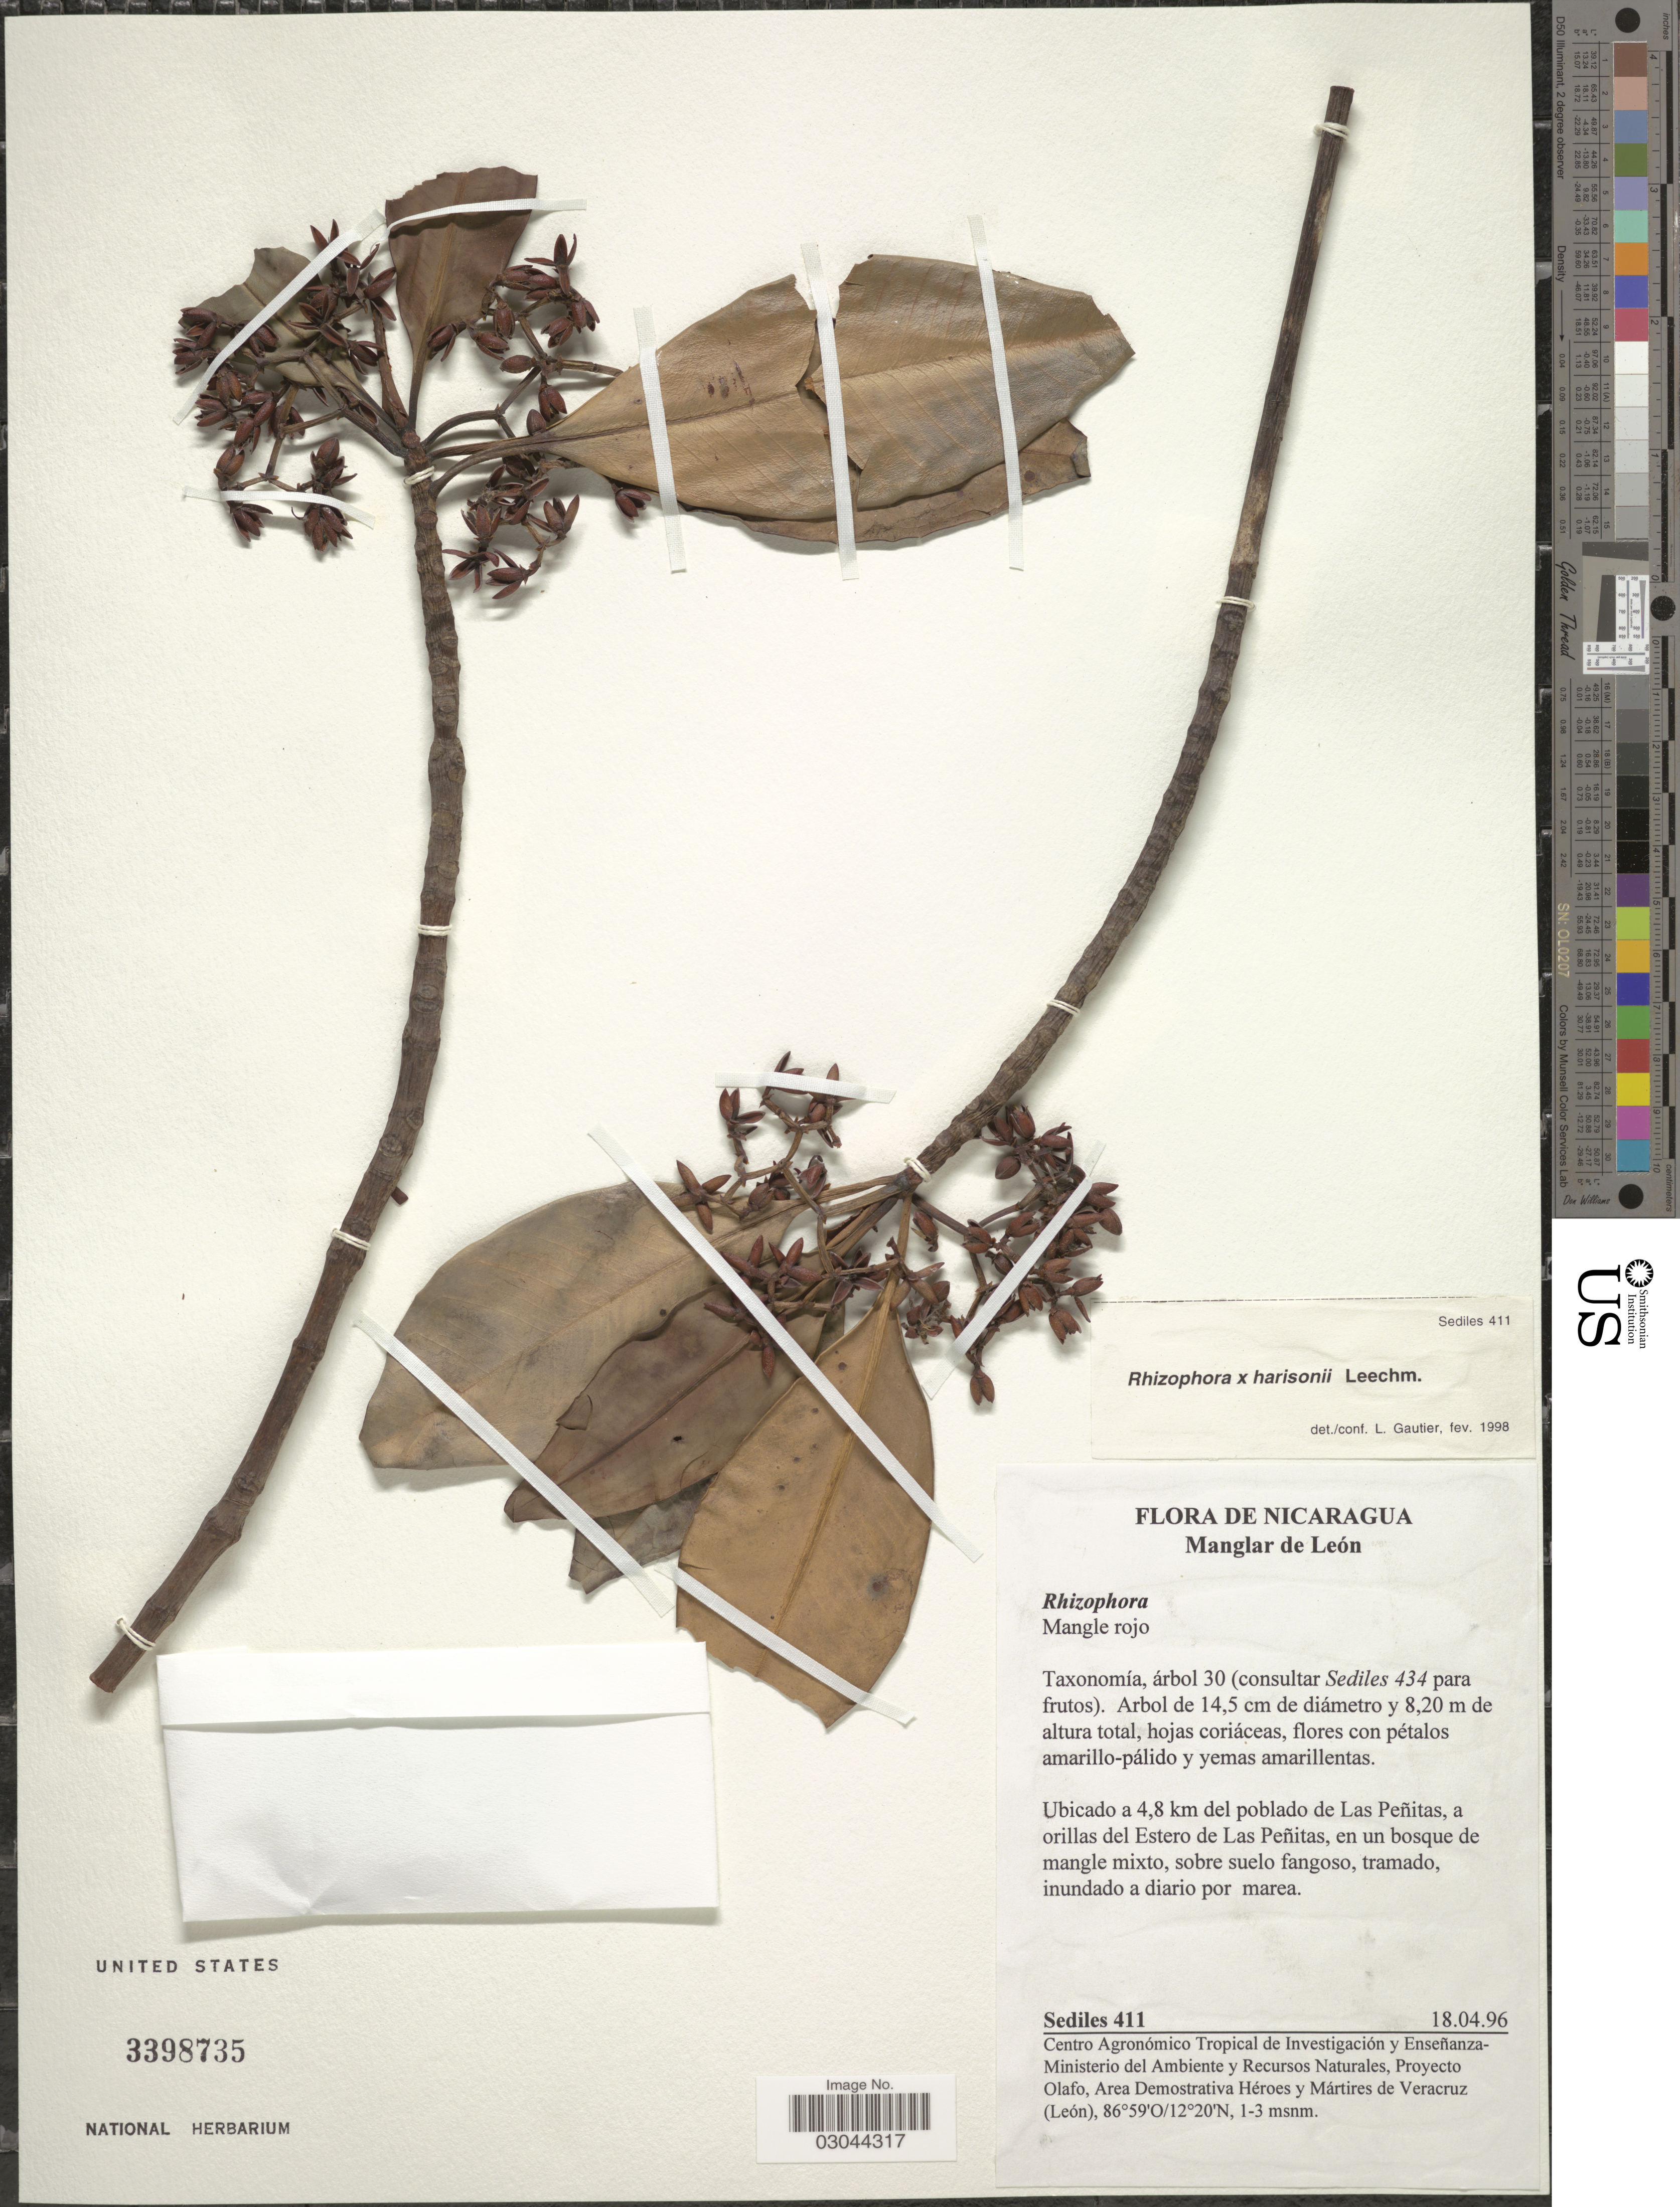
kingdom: Plantae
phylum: Tracheophyta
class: Magnoliopsida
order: Malpighiales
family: Rhizophoraceae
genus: Rhizophora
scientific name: Rhizophora x harrisonii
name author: Leechm.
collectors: Sediles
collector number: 411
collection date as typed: Transcribed d/m/y: 18/4/96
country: Nicaragua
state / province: Leon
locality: Manglar de León. Ubicado a 4,8 km del poblado de Las Peñitas, a orillas del Estero Las Peñitas.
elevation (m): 1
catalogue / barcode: US 3398735